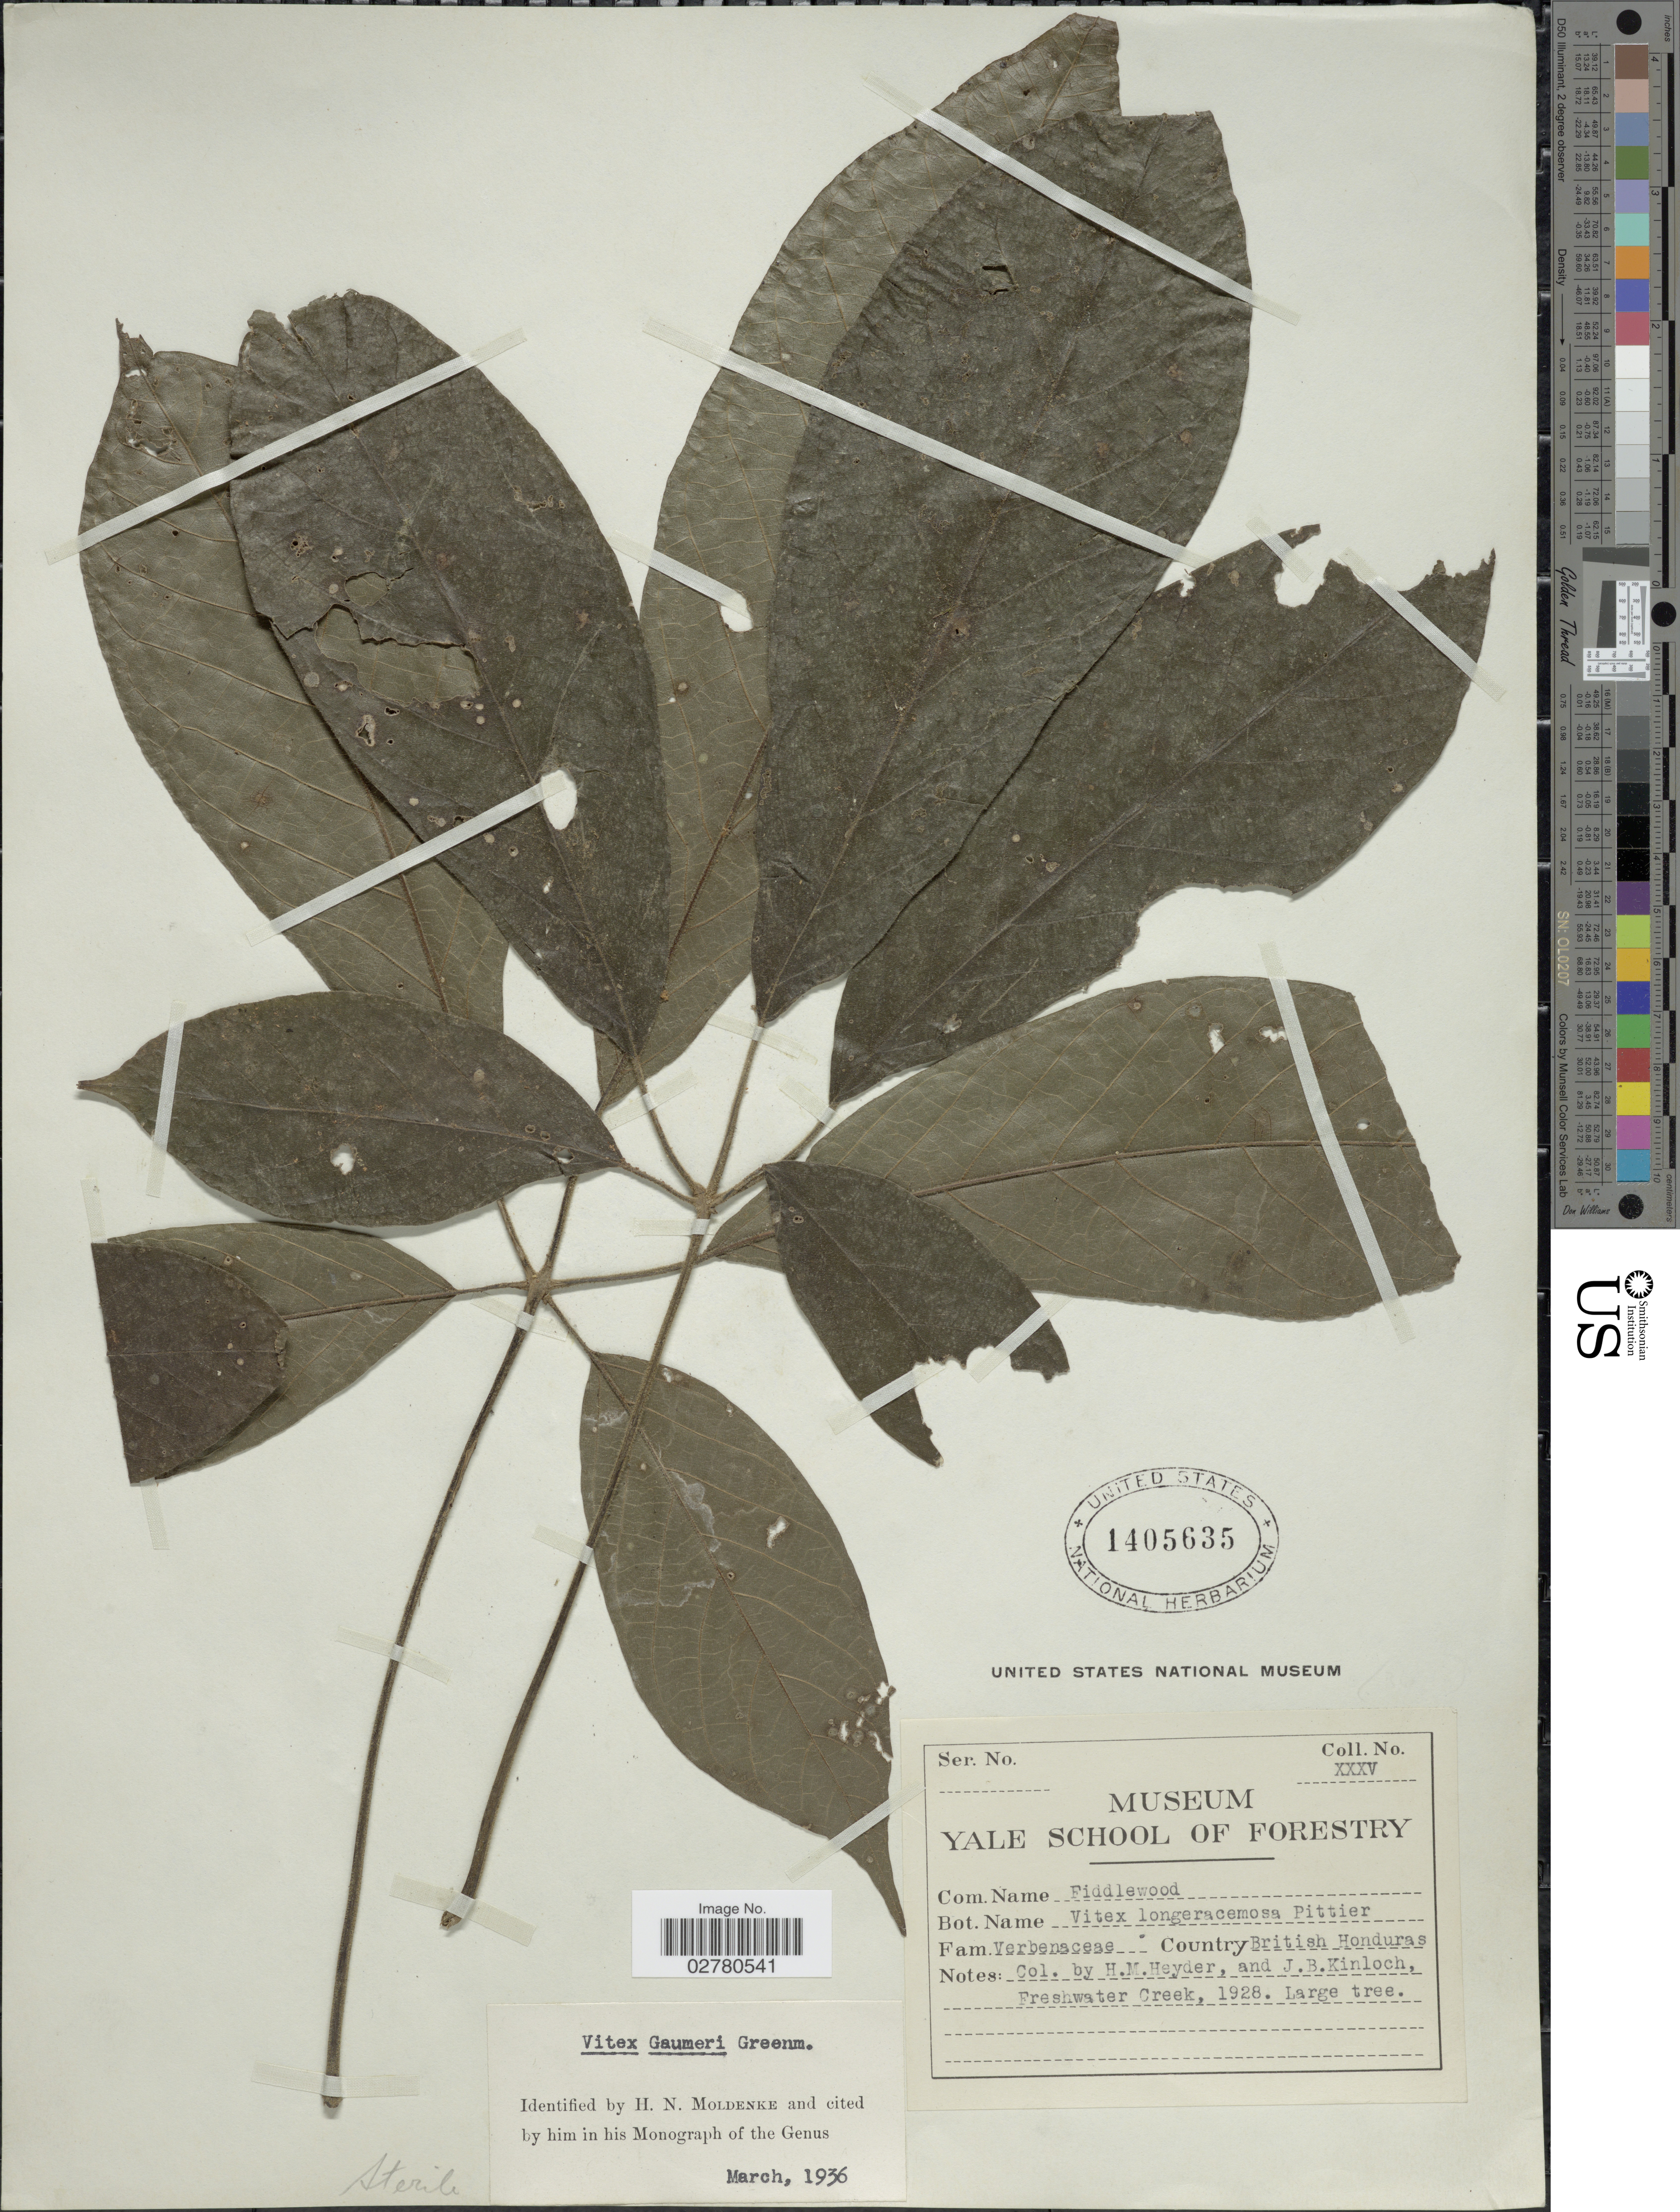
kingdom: Plantae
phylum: Tracheophyta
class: Magnoliopsida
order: Lamiales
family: Lamiaceae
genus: Vitex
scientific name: Vitex gaumeri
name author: Greenm.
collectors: H. Heyder & J. Kinloch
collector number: XXXV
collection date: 1928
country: Belize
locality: Country British Honduras, Freshwater Creek.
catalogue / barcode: US 1405635